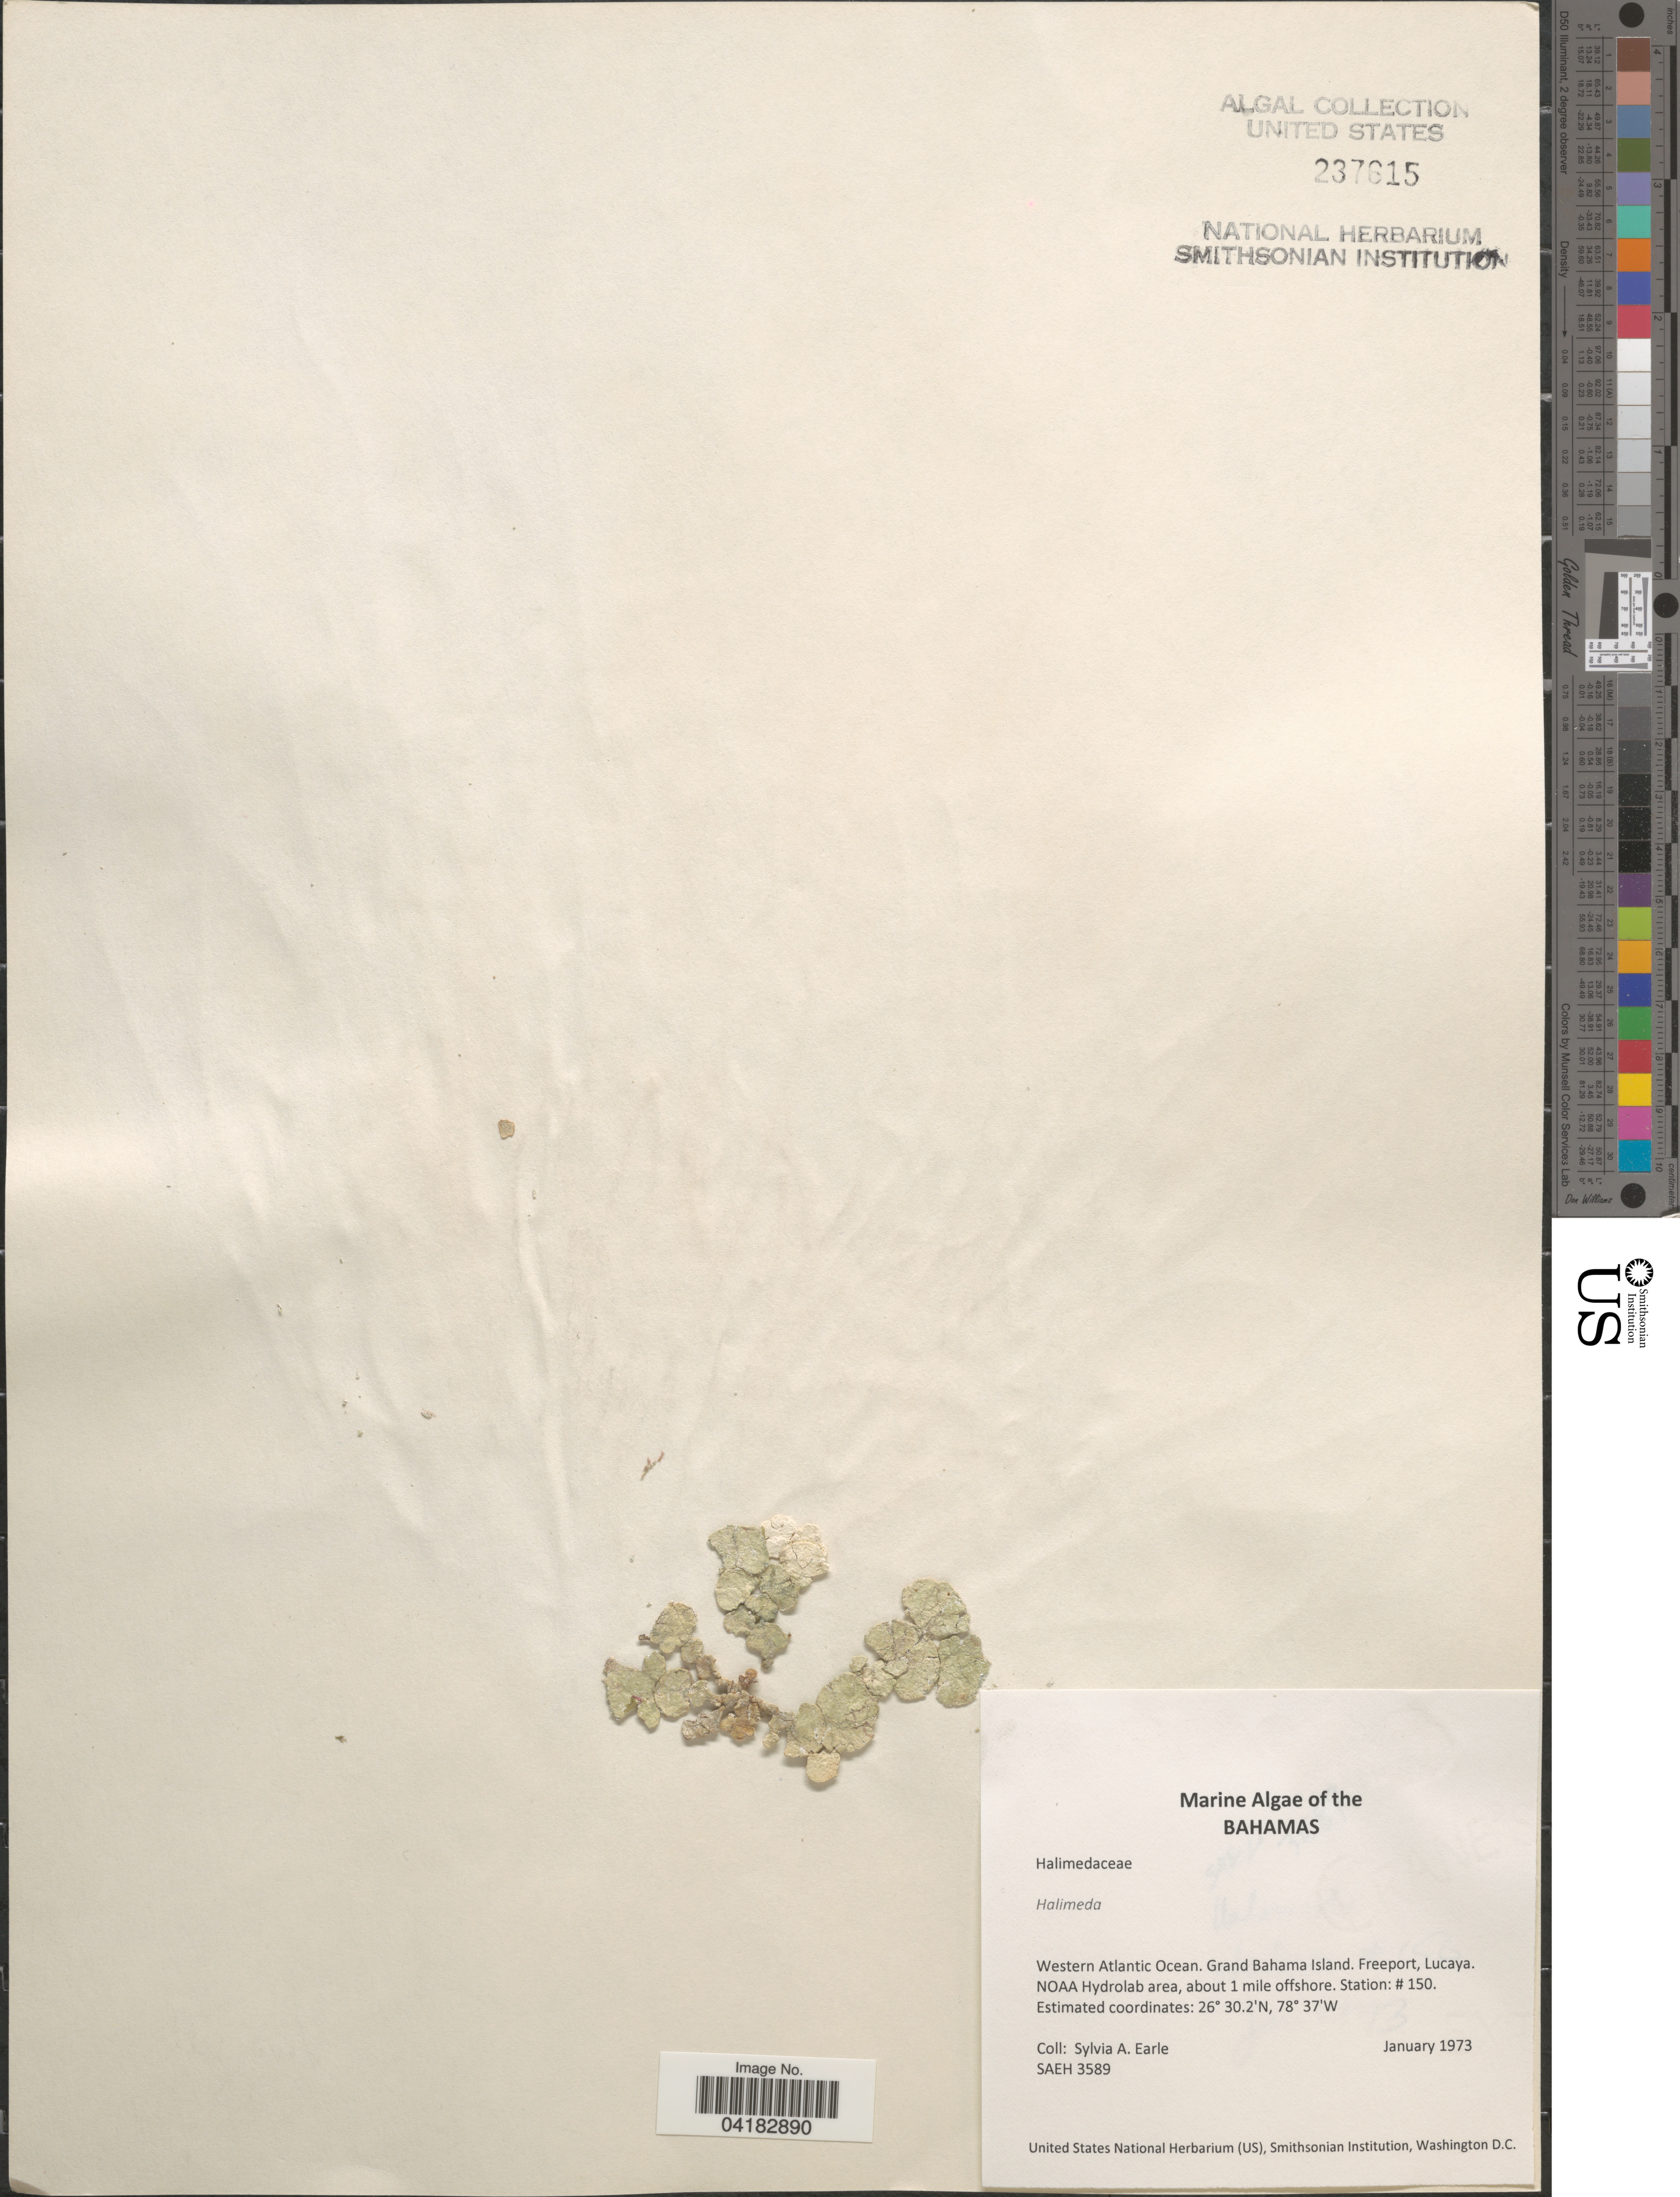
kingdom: Plantae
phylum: Chlorophyta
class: Ulvophyceae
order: Bryopsidales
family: Halimedaceae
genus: Halimeda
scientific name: Halimeda sp.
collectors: S. A. Earle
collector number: SAEH3589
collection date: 1973-01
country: Bahamas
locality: Western Atlantic Ocean. Grand Bahama Island. Freeport, Lucaya. NOAA Hydrolab area, about 1 mile offshore. Station: # 150.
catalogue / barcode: US 237615